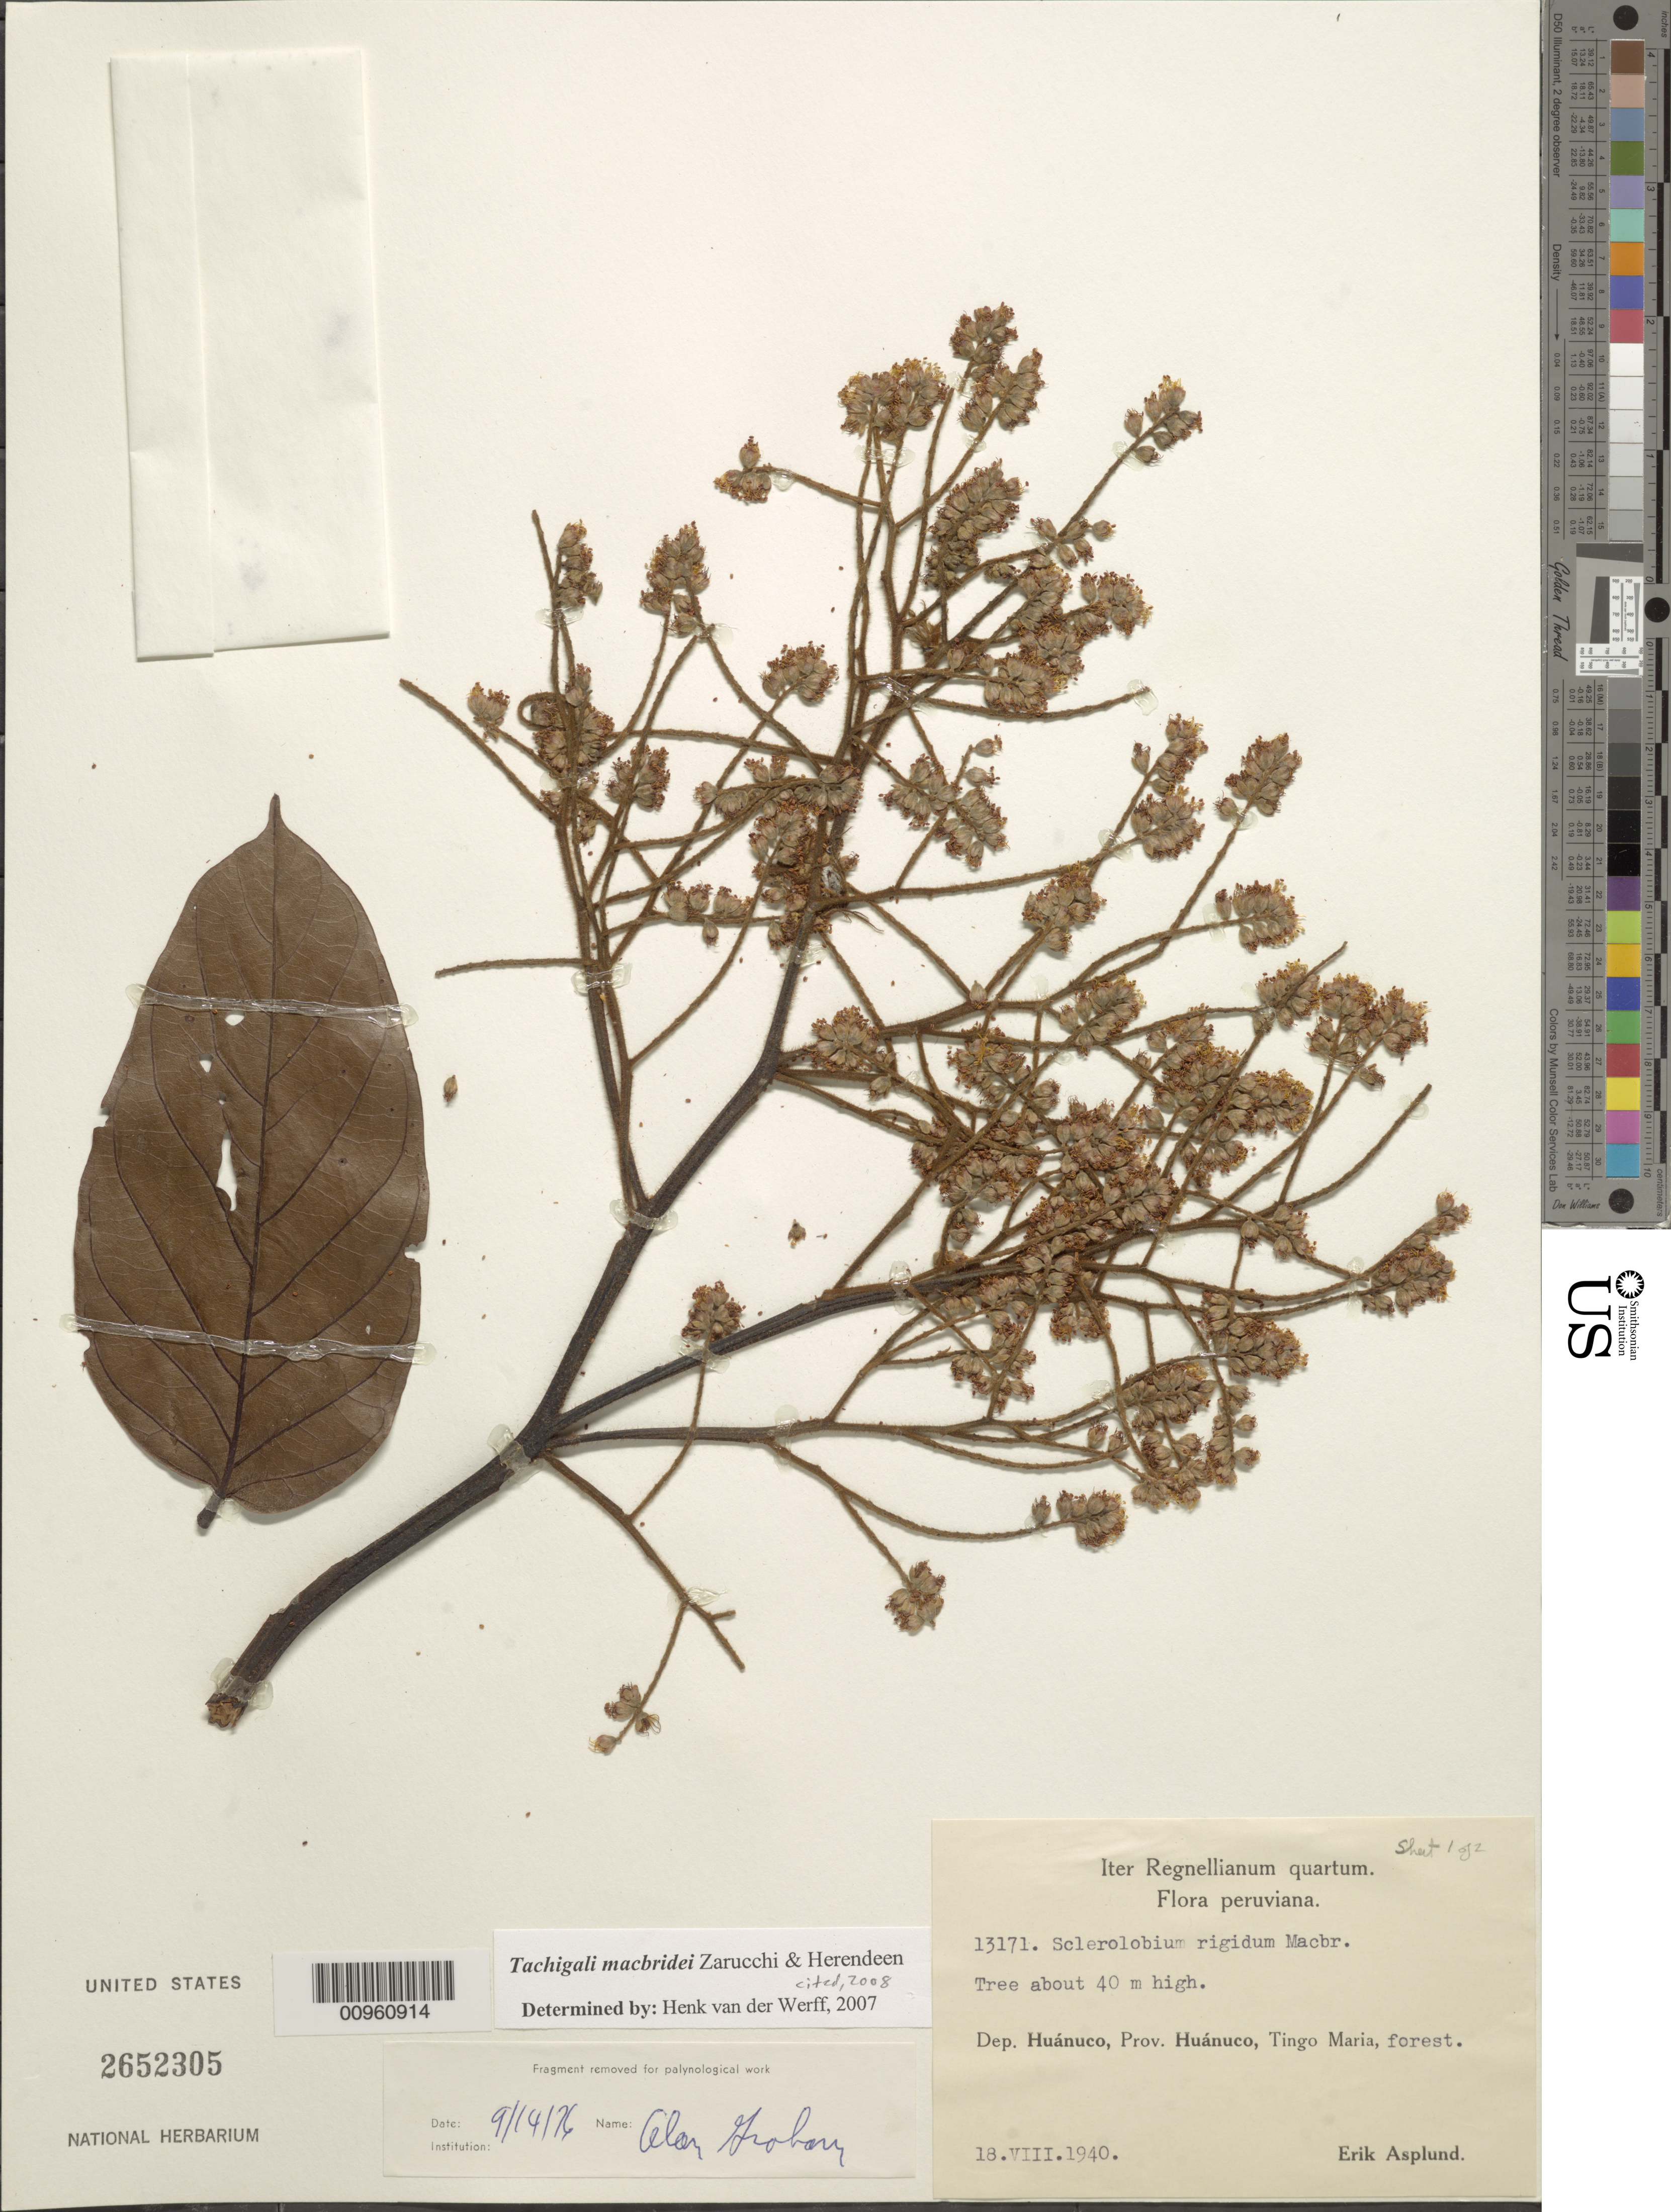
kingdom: Plantae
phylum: Tracheophyta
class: Magnoliopsida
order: Fabales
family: Fabaceae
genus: Tachigali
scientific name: Tachigali macbridei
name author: Zarucchi & Herend.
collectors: E. Asplund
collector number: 13171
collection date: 1940-08-18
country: Peru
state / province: Huánuco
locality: Tingo Maria, Prov. Huanuco, Dep. Huanuco, Flora Peruviana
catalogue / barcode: US 2652305